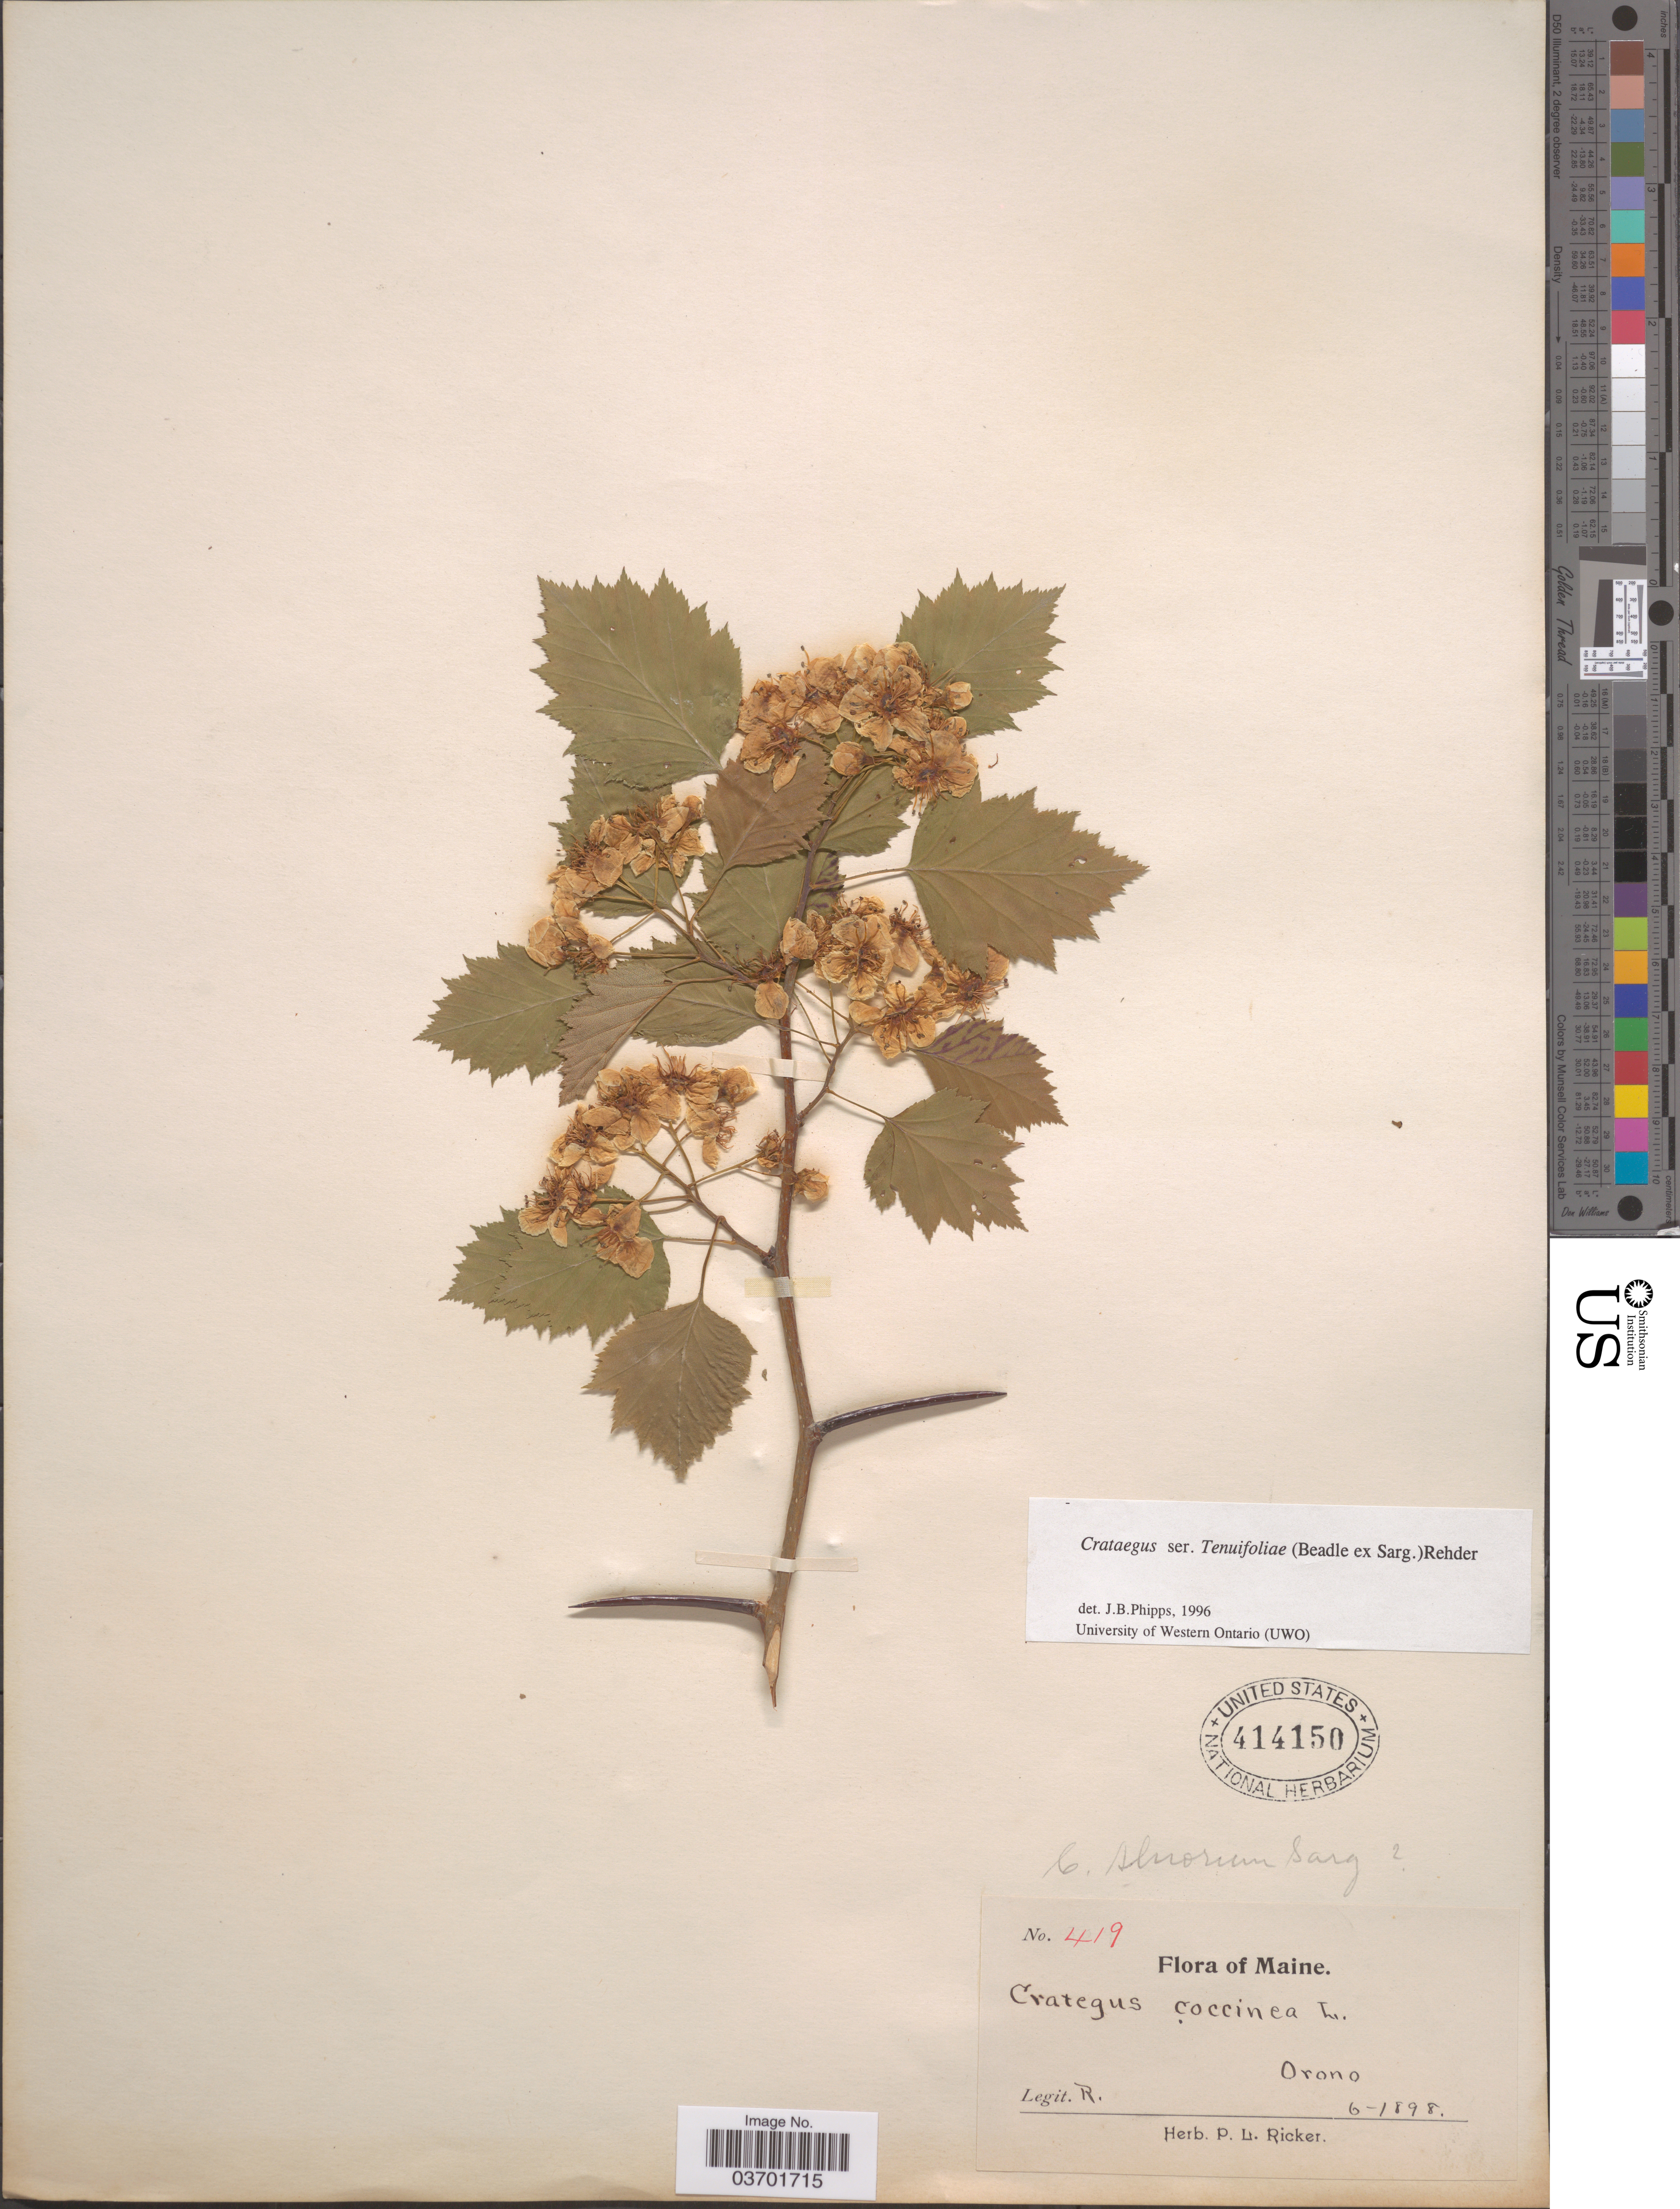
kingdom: Plantae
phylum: Tracheophyta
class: Magnoliopsida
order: Rosales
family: Rosaceae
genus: Crataegus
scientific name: Crataegus schuettei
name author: Ashe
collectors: P. Ricker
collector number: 419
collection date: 1898-06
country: United States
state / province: Maine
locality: Orono.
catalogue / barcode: US 414150